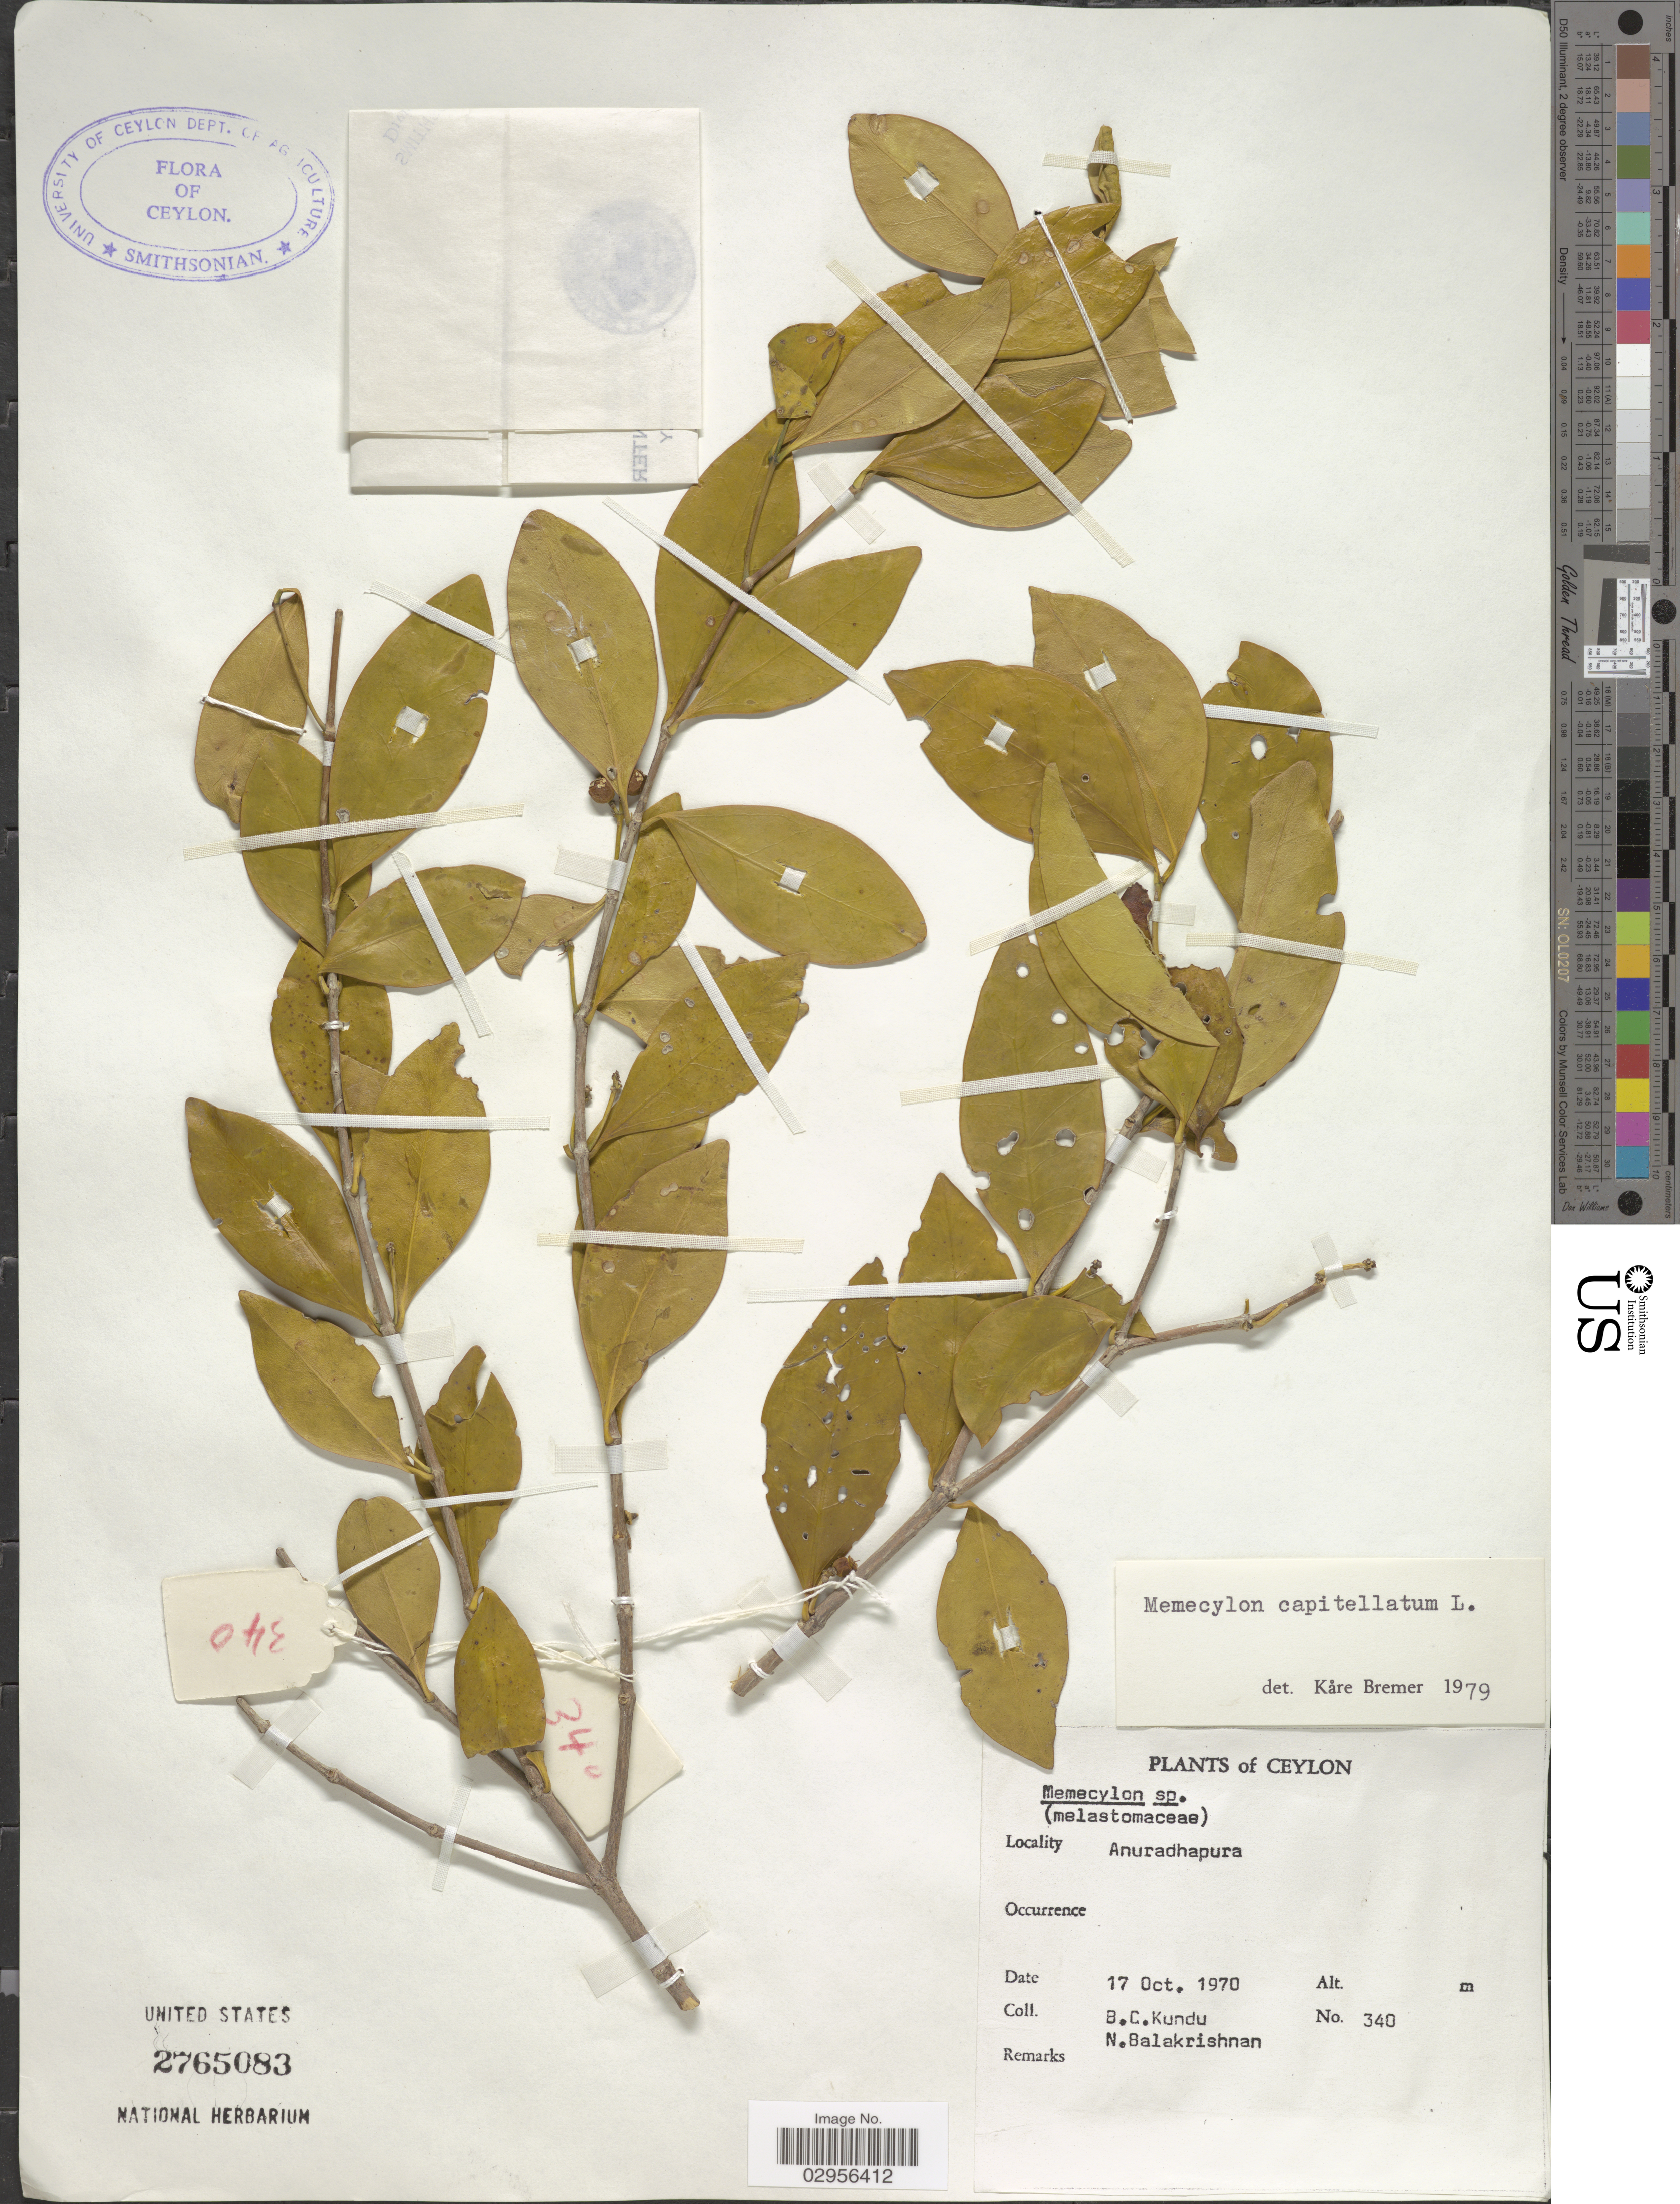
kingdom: Plantae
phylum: Tracheophyta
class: Magnoliopsida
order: Myrtales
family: Melastomataceae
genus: Memecylon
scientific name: Memecylon capitellatum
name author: L.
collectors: B. C. Kundu & N. Balakrishnan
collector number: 340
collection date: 1970-10-17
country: Sri Lanka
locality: Ceylon. Anuradhapura.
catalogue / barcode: US 2765083